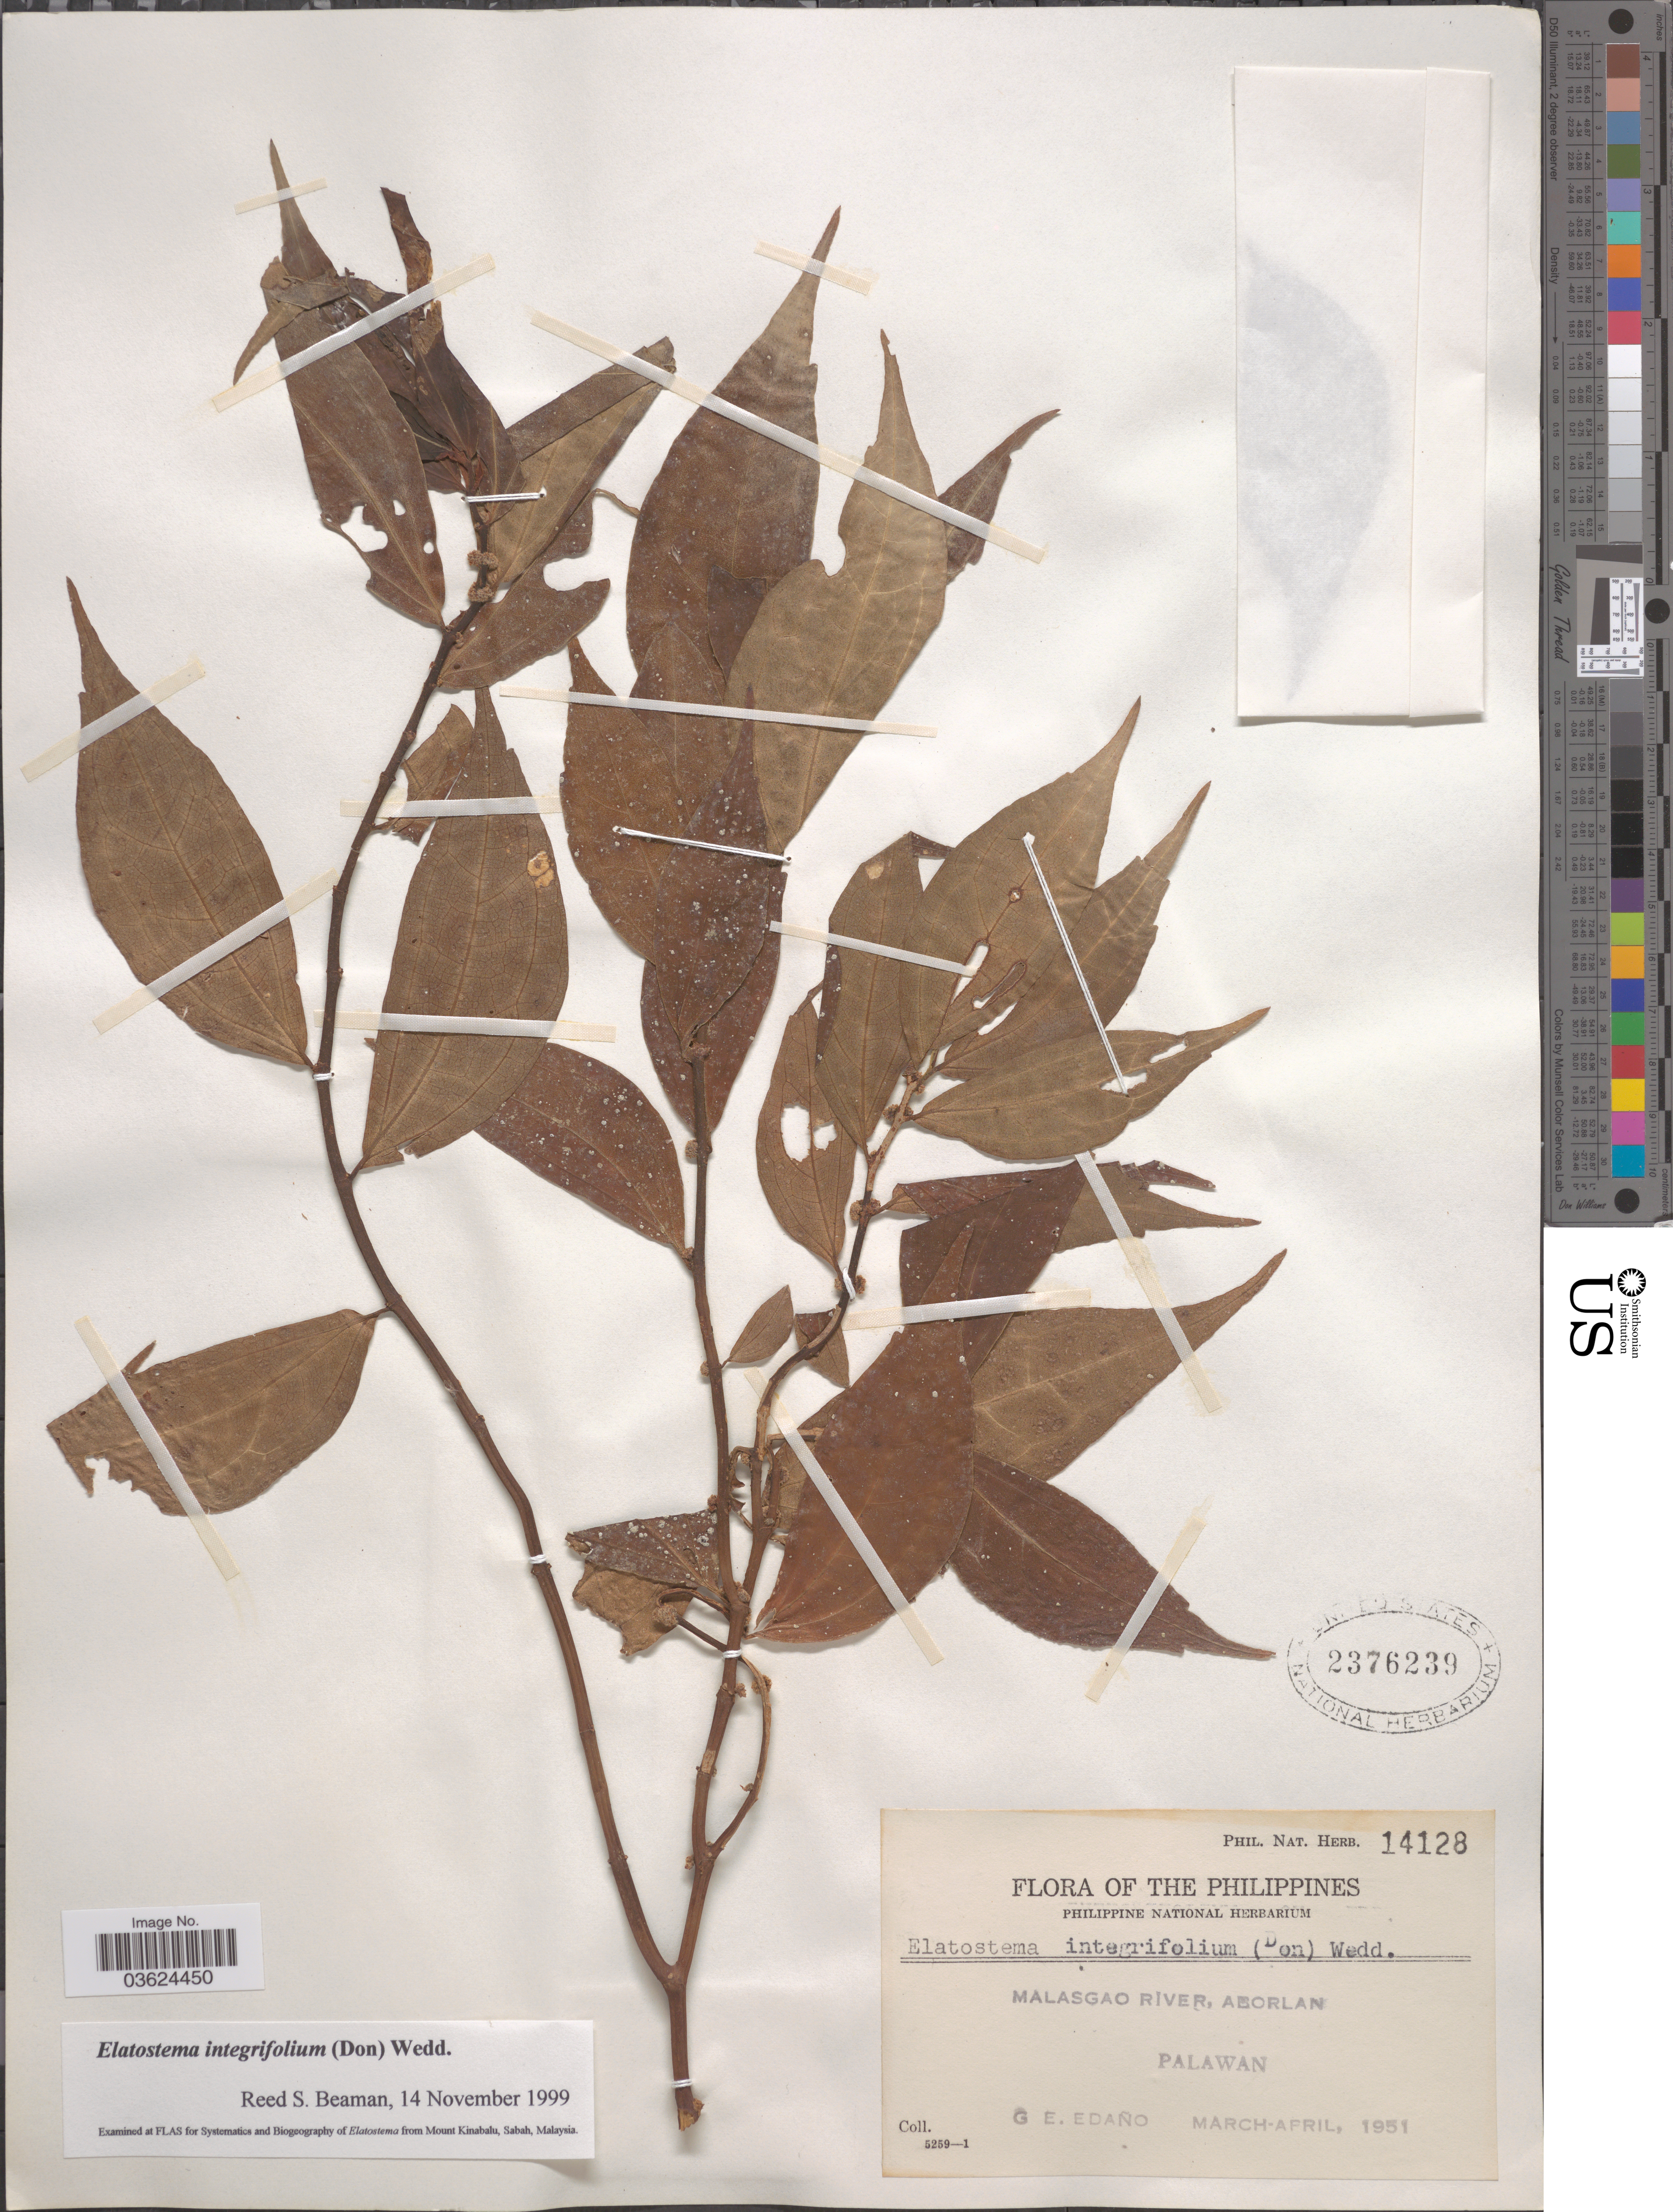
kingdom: Plantae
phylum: Tracheophyta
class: Magnoliopsida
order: Rosales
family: Urticaceae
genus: Elatostema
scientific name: Elatostema integrifolium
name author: (D. Don) Wedd.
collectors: G. E. Edaño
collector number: Phil. Nat. Herb. 14128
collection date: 1951-03/1951-04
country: Philippines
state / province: Mimaropa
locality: Malasgao River, Aborlan, Palawan.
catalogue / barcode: US 2376239